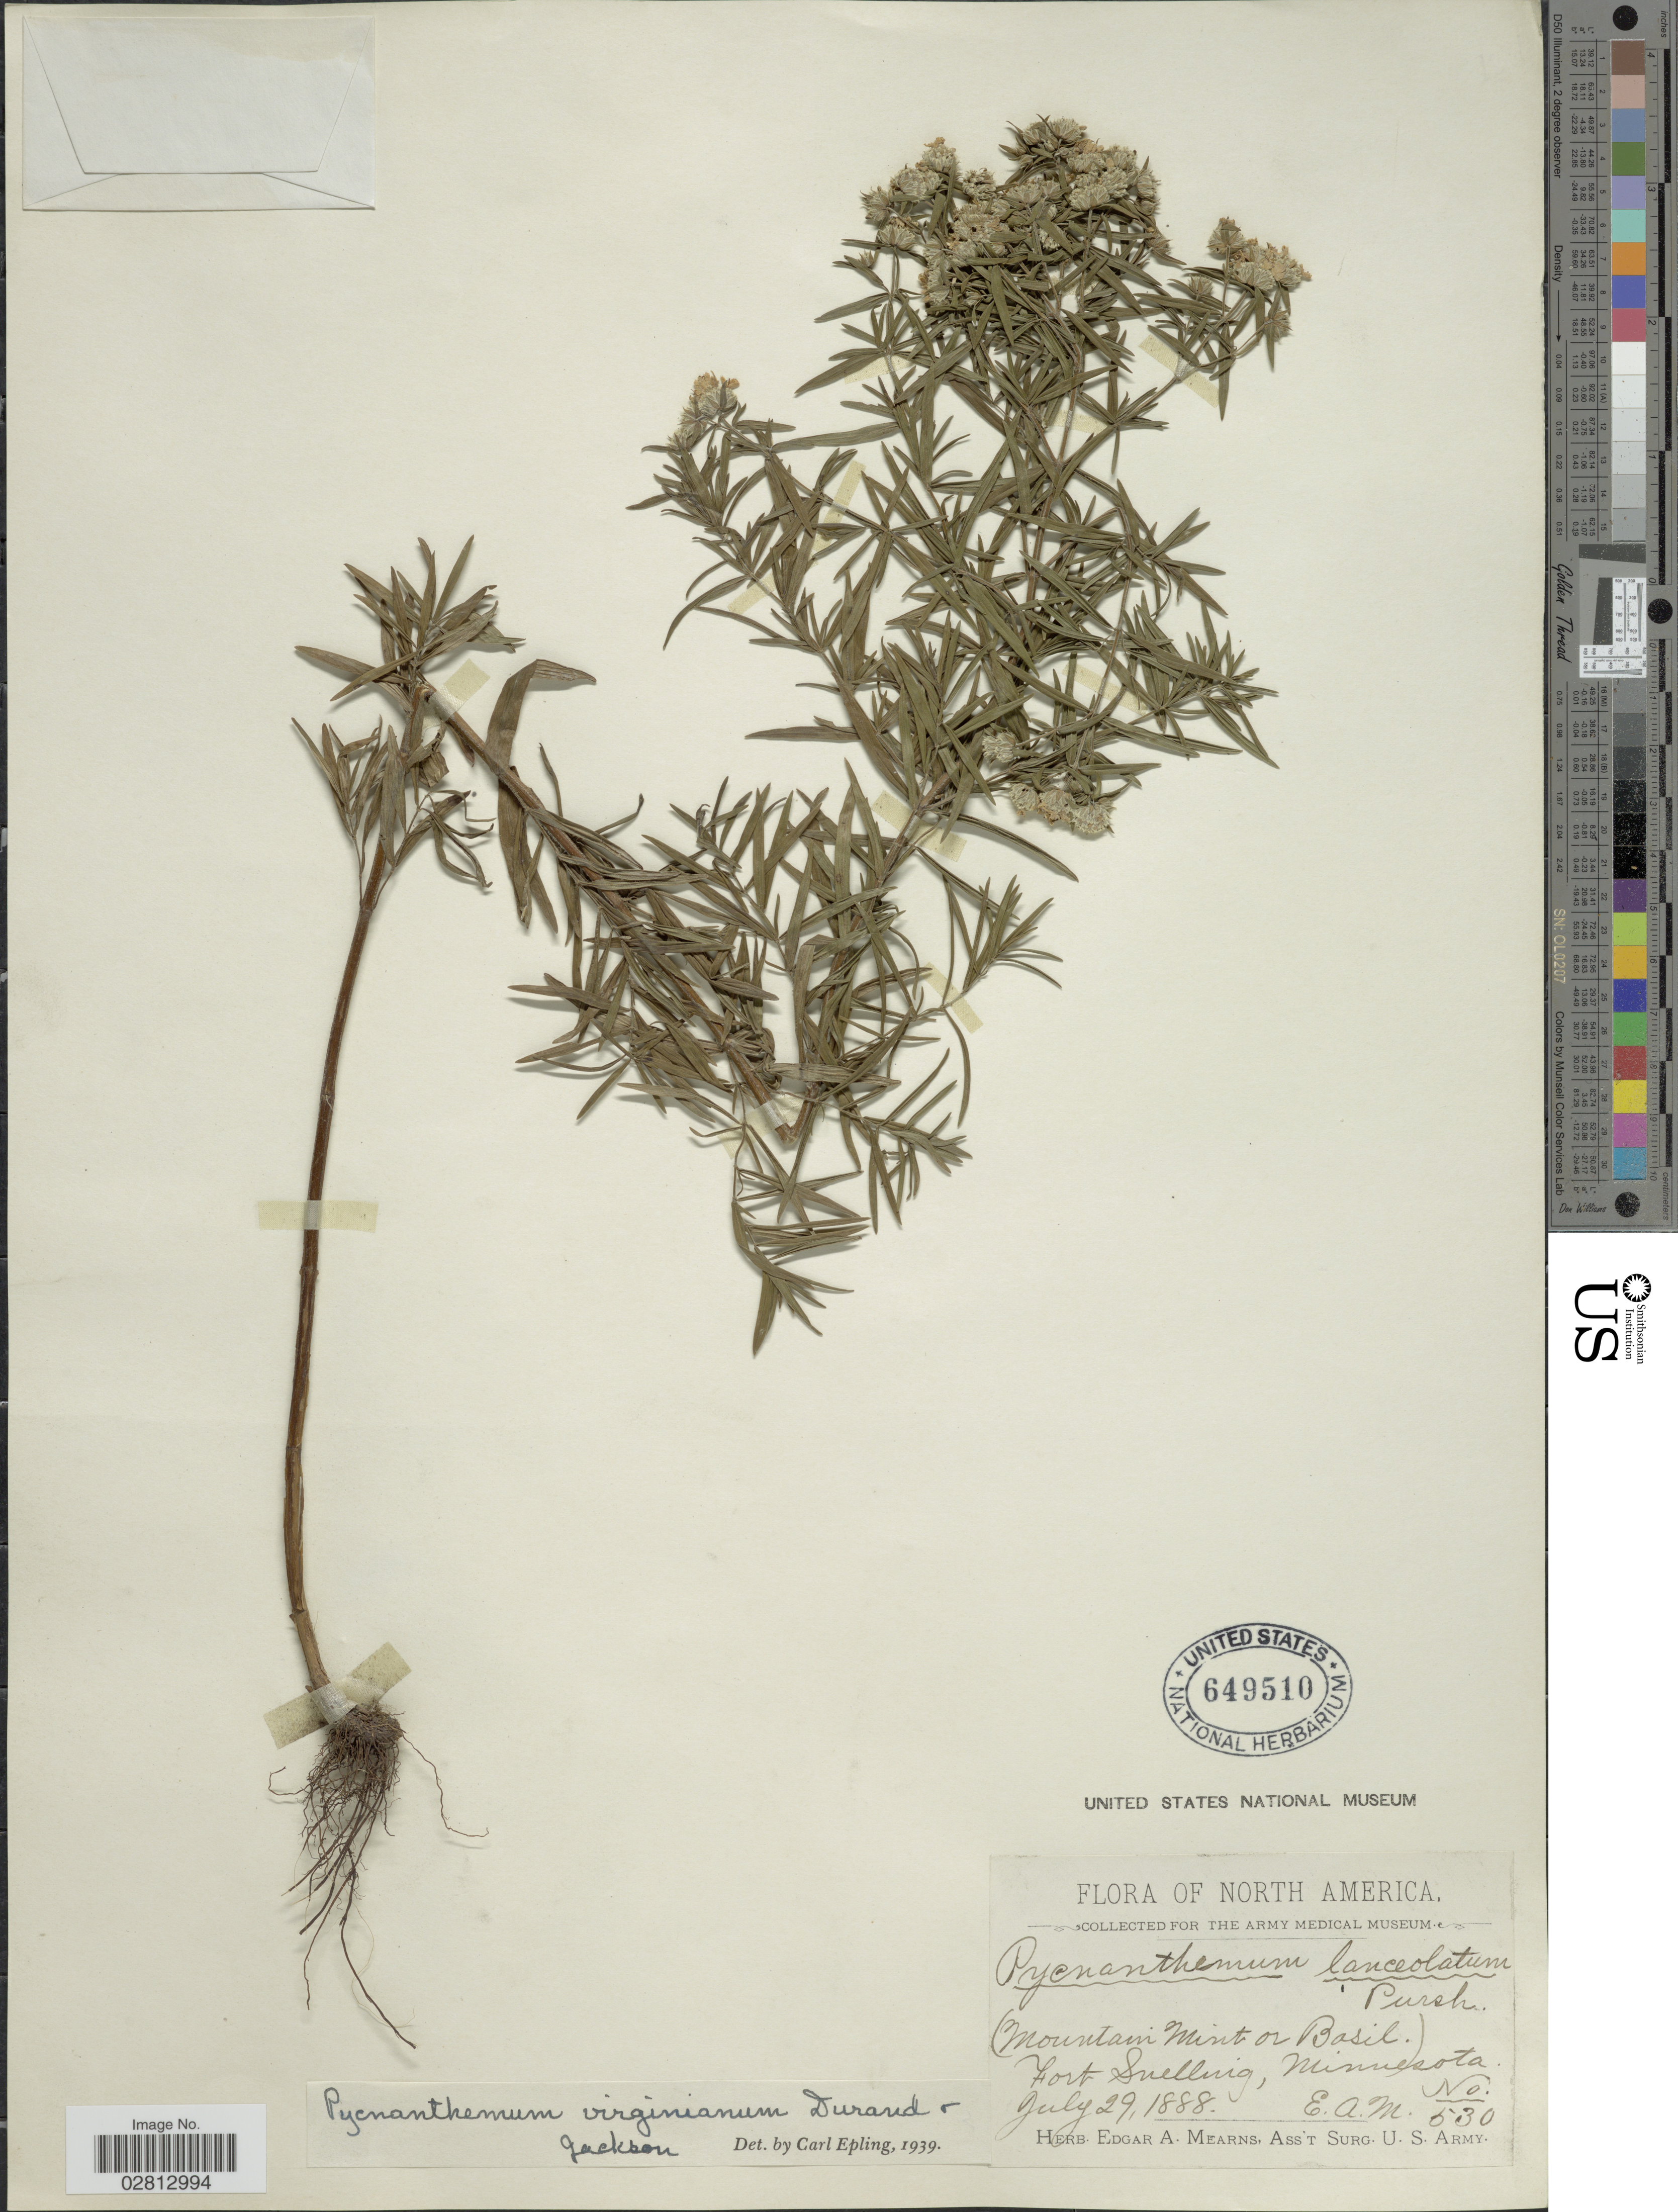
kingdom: Plantae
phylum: Tracheophyta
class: Magnoliopsida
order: Lamiales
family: Lamiaceae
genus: Pycnanthemum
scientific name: Pycnanthemum virginianum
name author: (L.) Durand & B.D. Jacks. ex B.L. Rob. & Fernald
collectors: E. A. Mearns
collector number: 530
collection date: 1888-07-29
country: United States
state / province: Minnesota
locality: Fort Snelling.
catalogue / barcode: US 649510